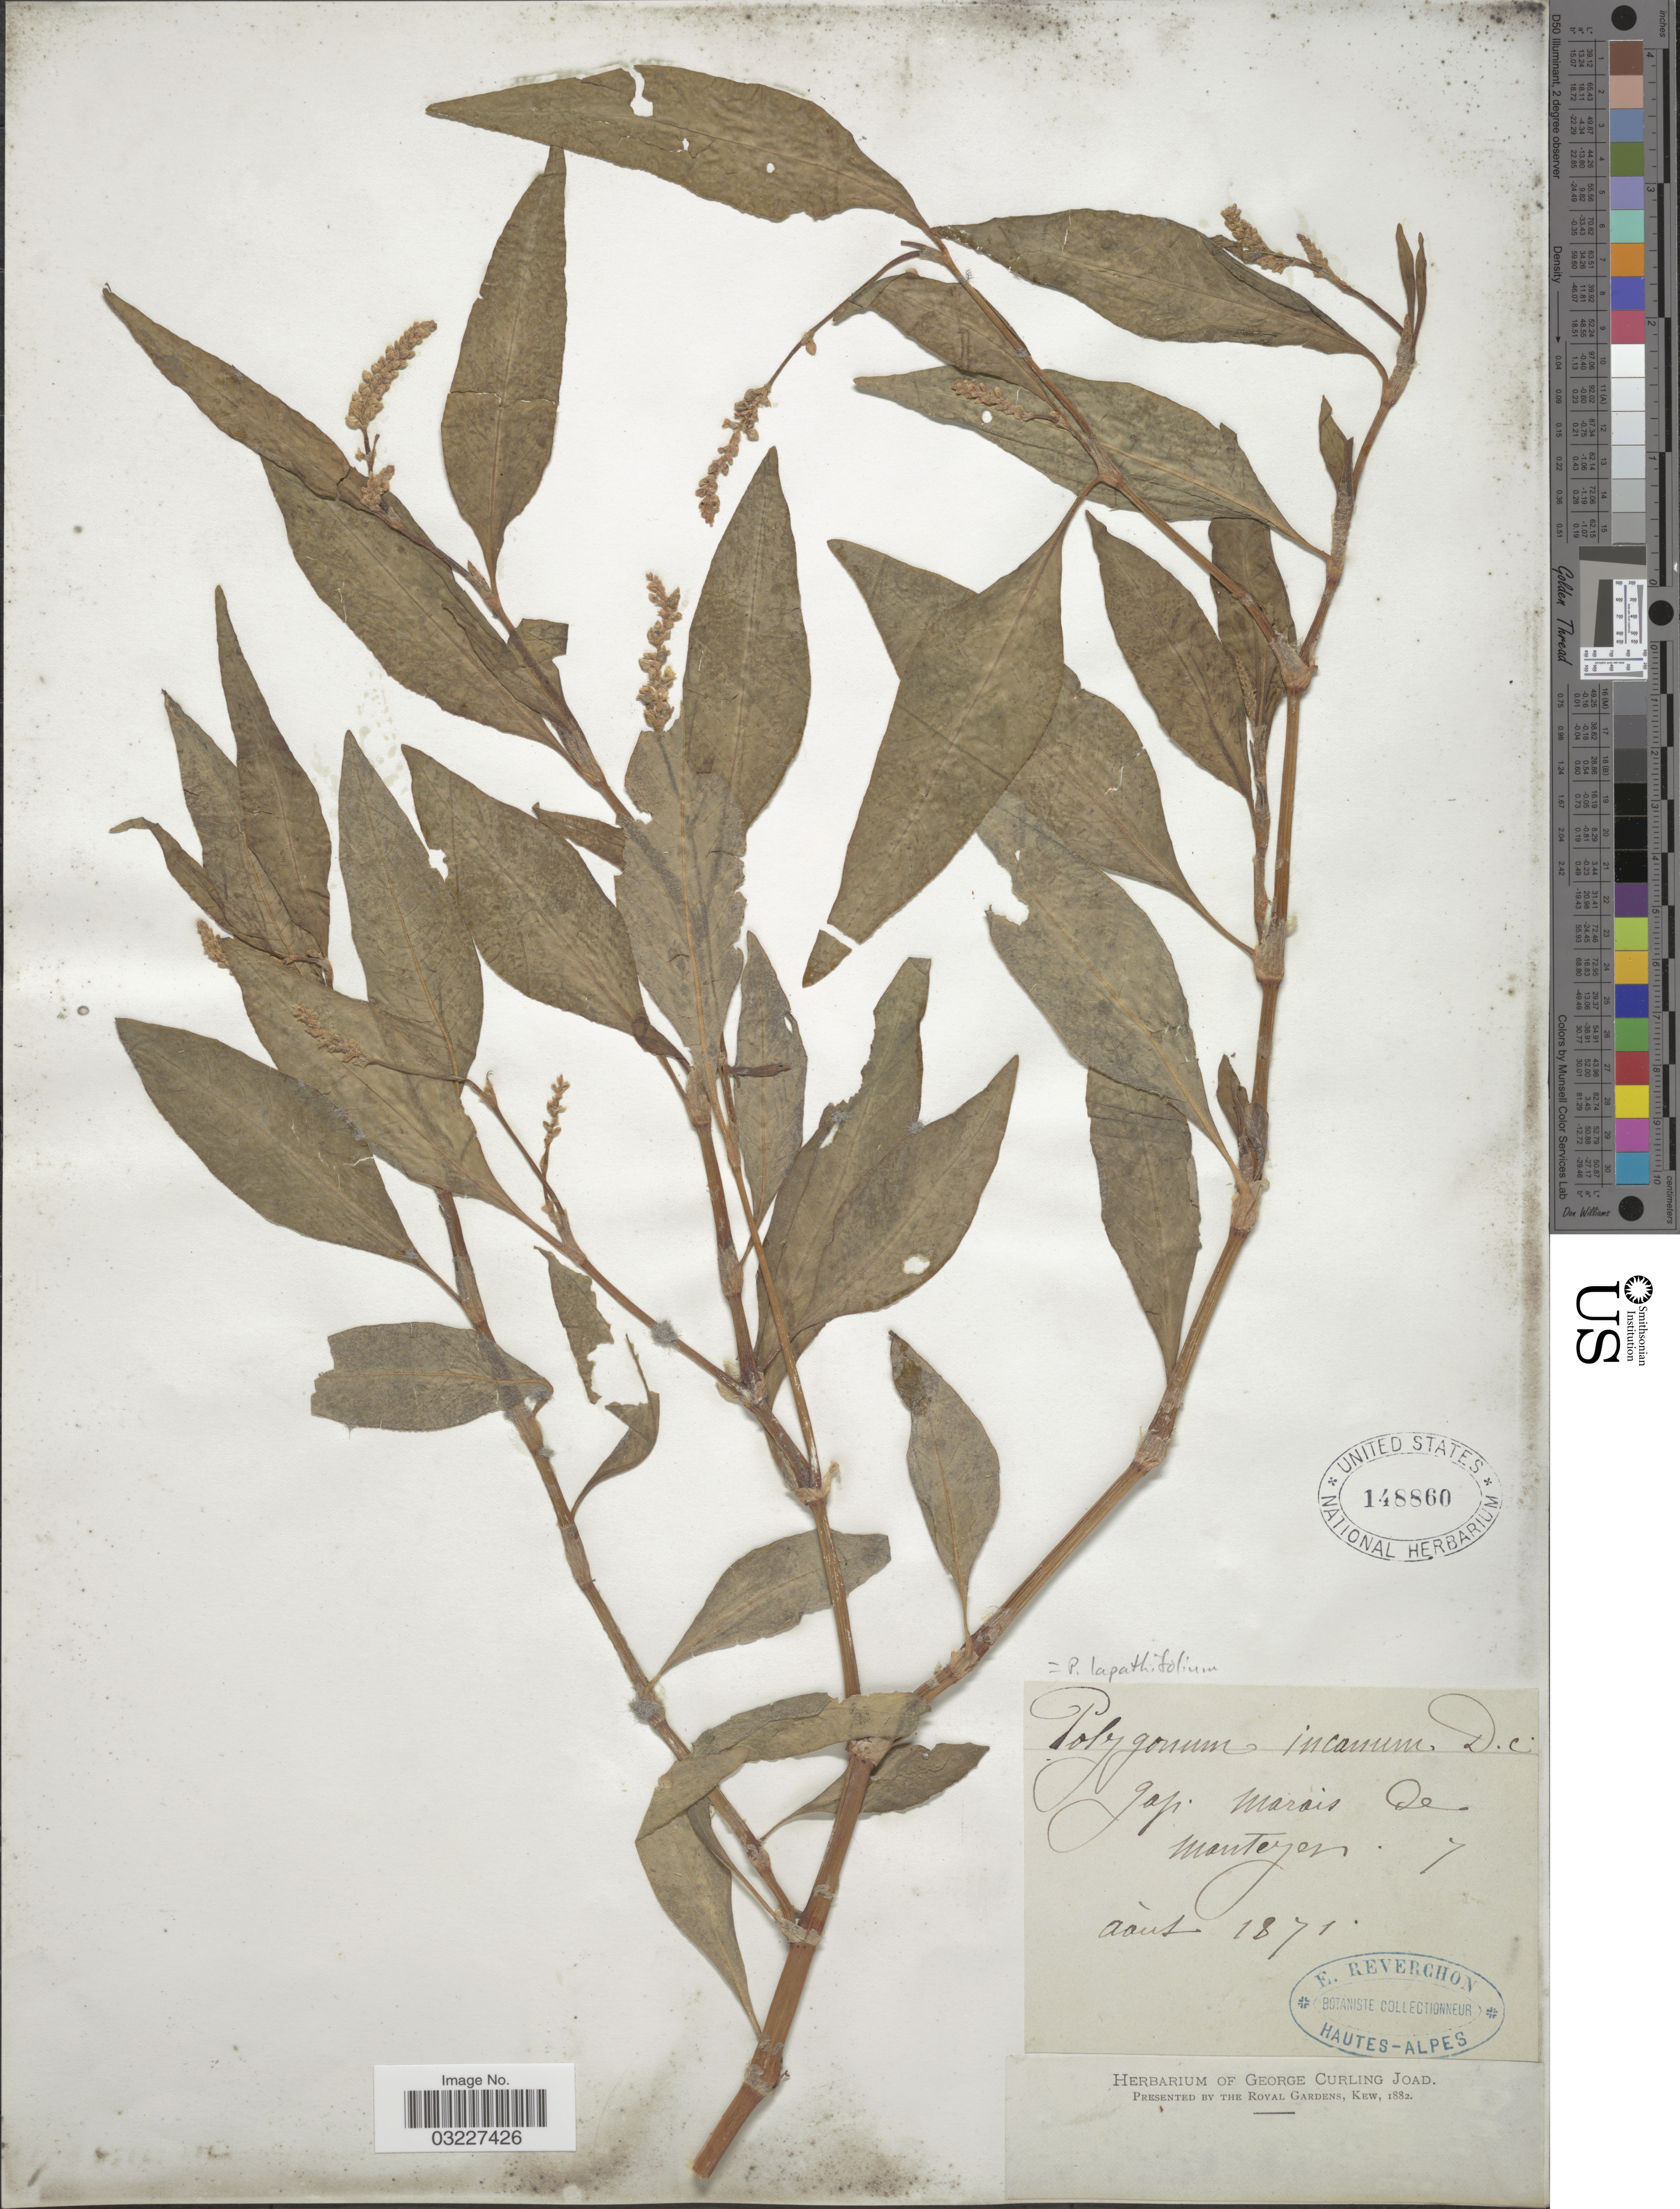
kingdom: Plantae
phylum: Tracheophyta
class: Magnoliopsida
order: Caryophyllales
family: Polygonaceae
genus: Polygonum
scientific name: Polygonum lapathifolium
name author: L.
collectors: E. Reverchon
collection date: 1871-08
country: France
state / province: Provence-Alpes-Côte d'Azur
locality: Gap, marais de Manteyer [Gap, marshes of Manteyer]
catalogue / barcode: US 148860